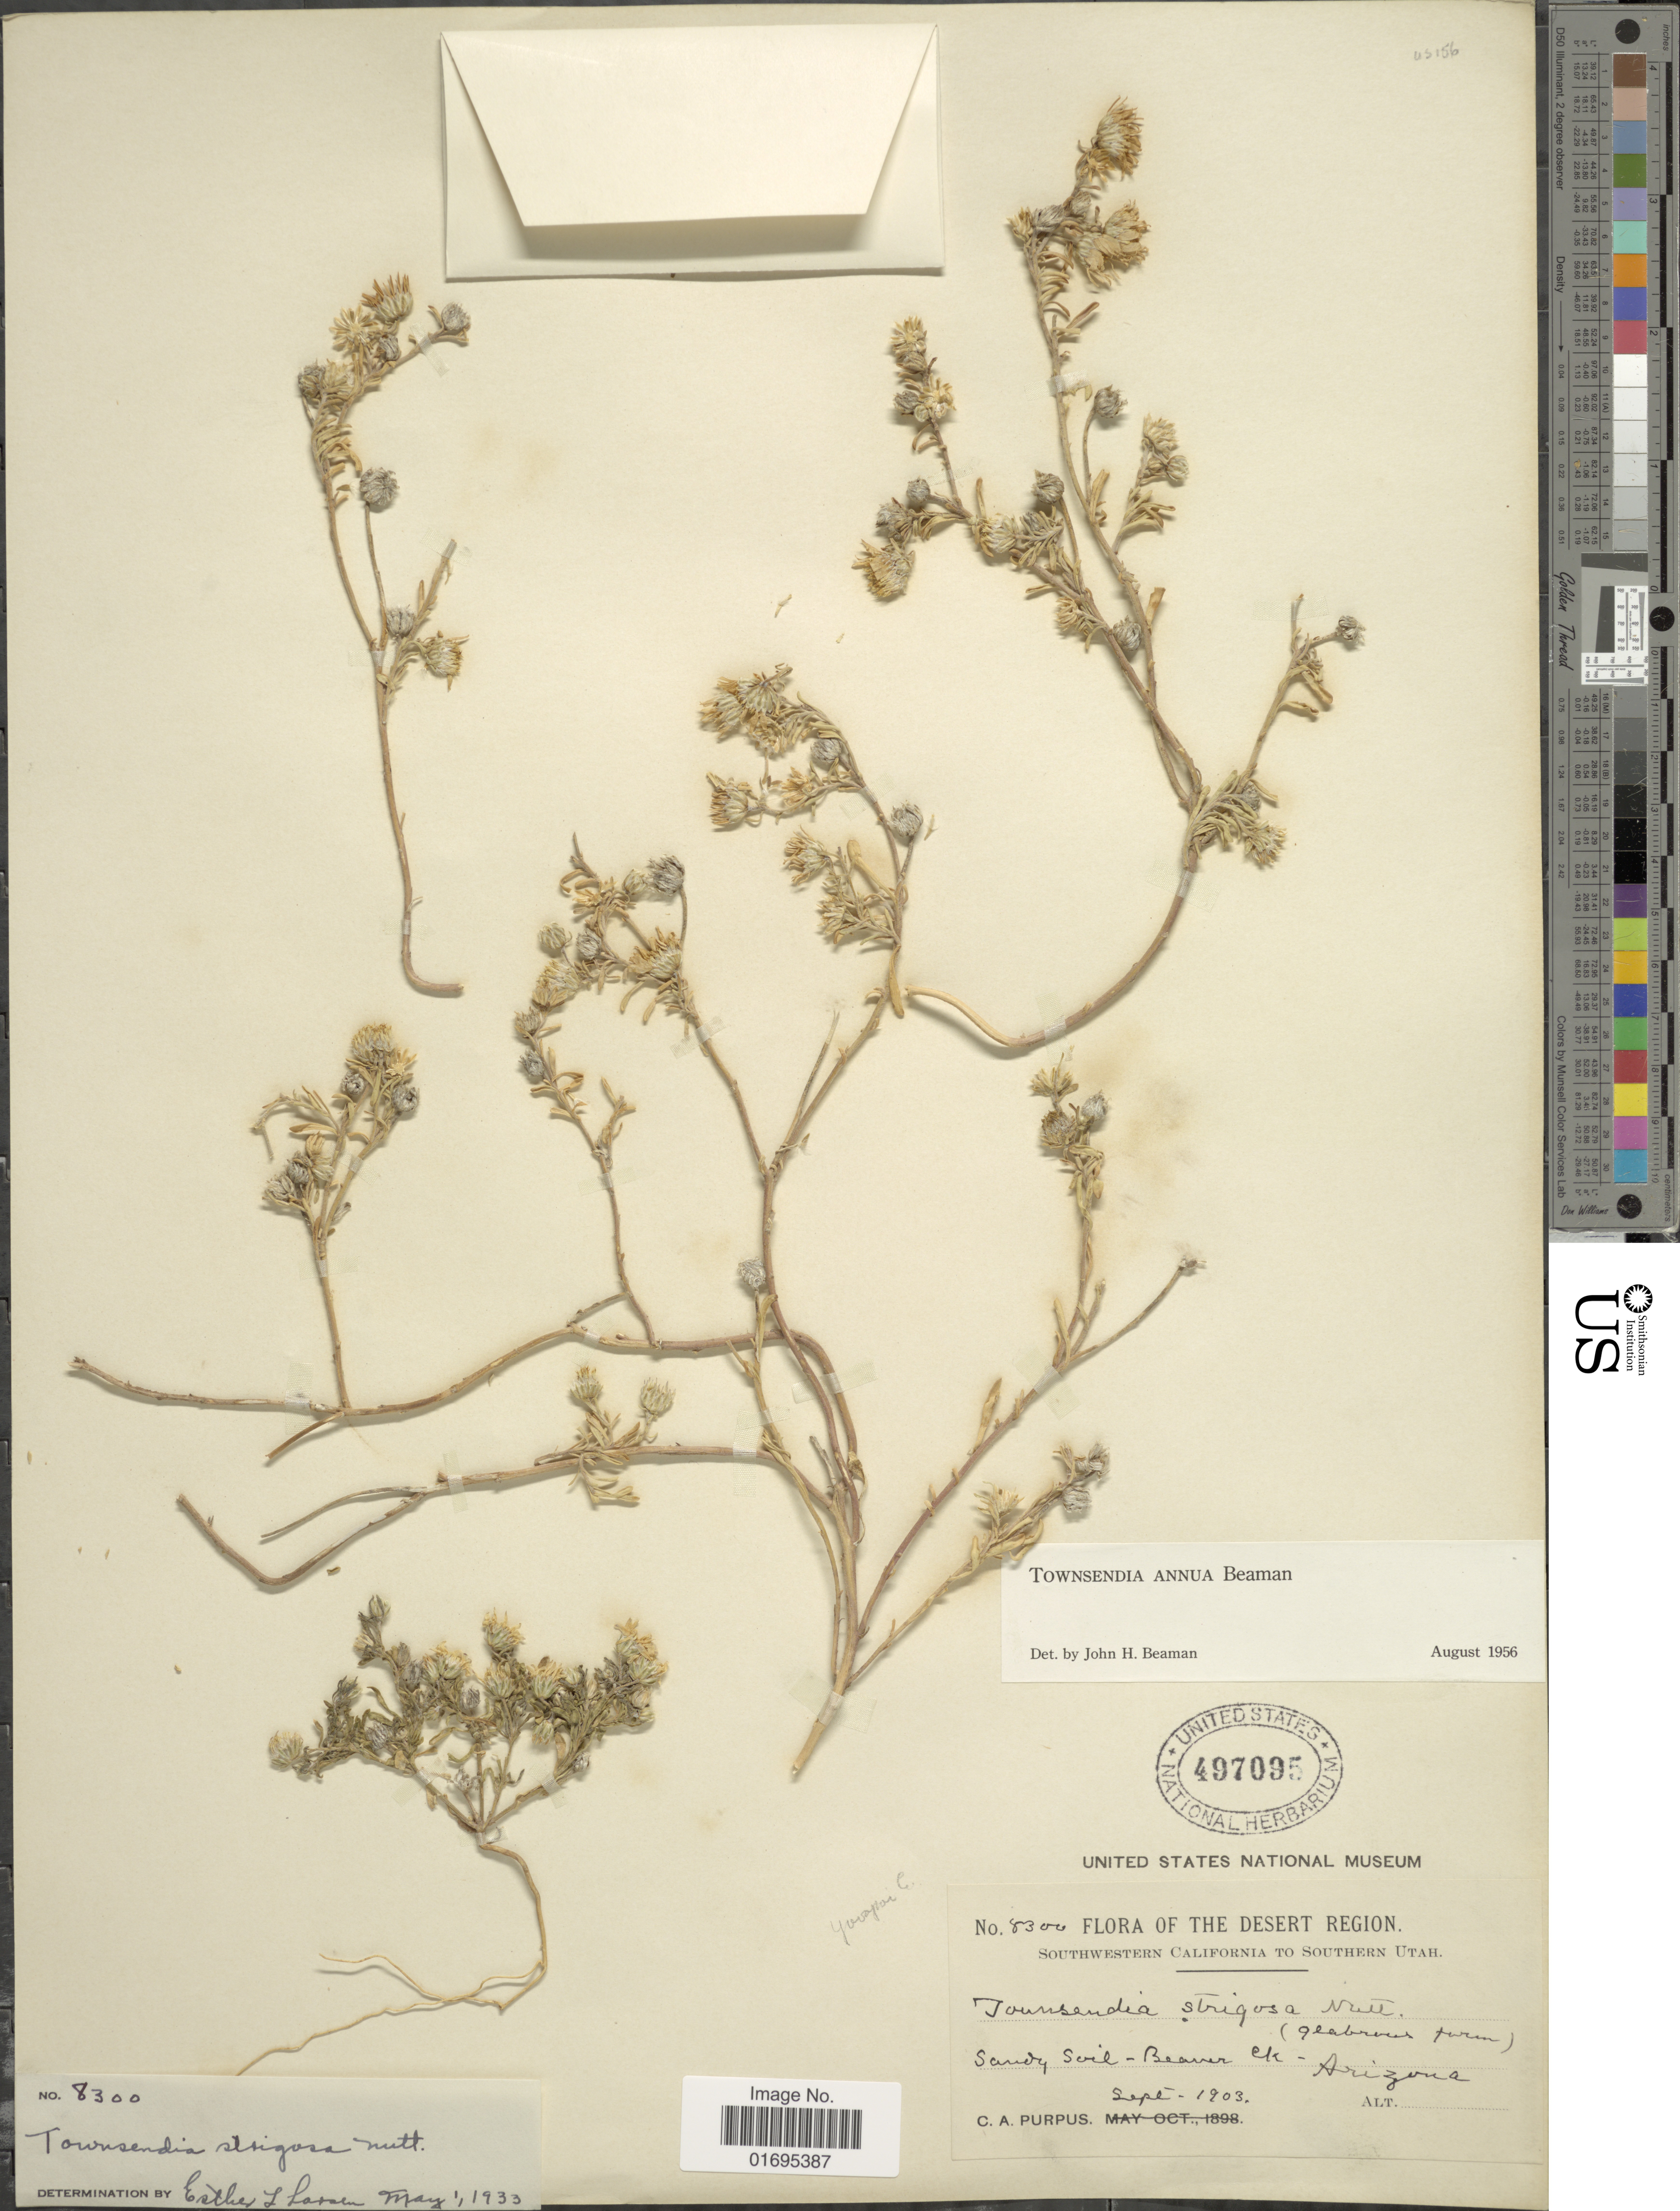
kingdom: Plantae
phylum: Tracheophyta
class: Magnoliopsida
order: Asterales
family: Asteraceae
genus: Townsendia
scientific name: Townsendia annua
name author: Beaman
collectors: C. A. Purpus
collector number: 8300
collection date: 1903-09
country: United States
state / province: Arizona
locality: Desert Region, sandy soil- Beaver Creek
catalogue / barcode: US 497095